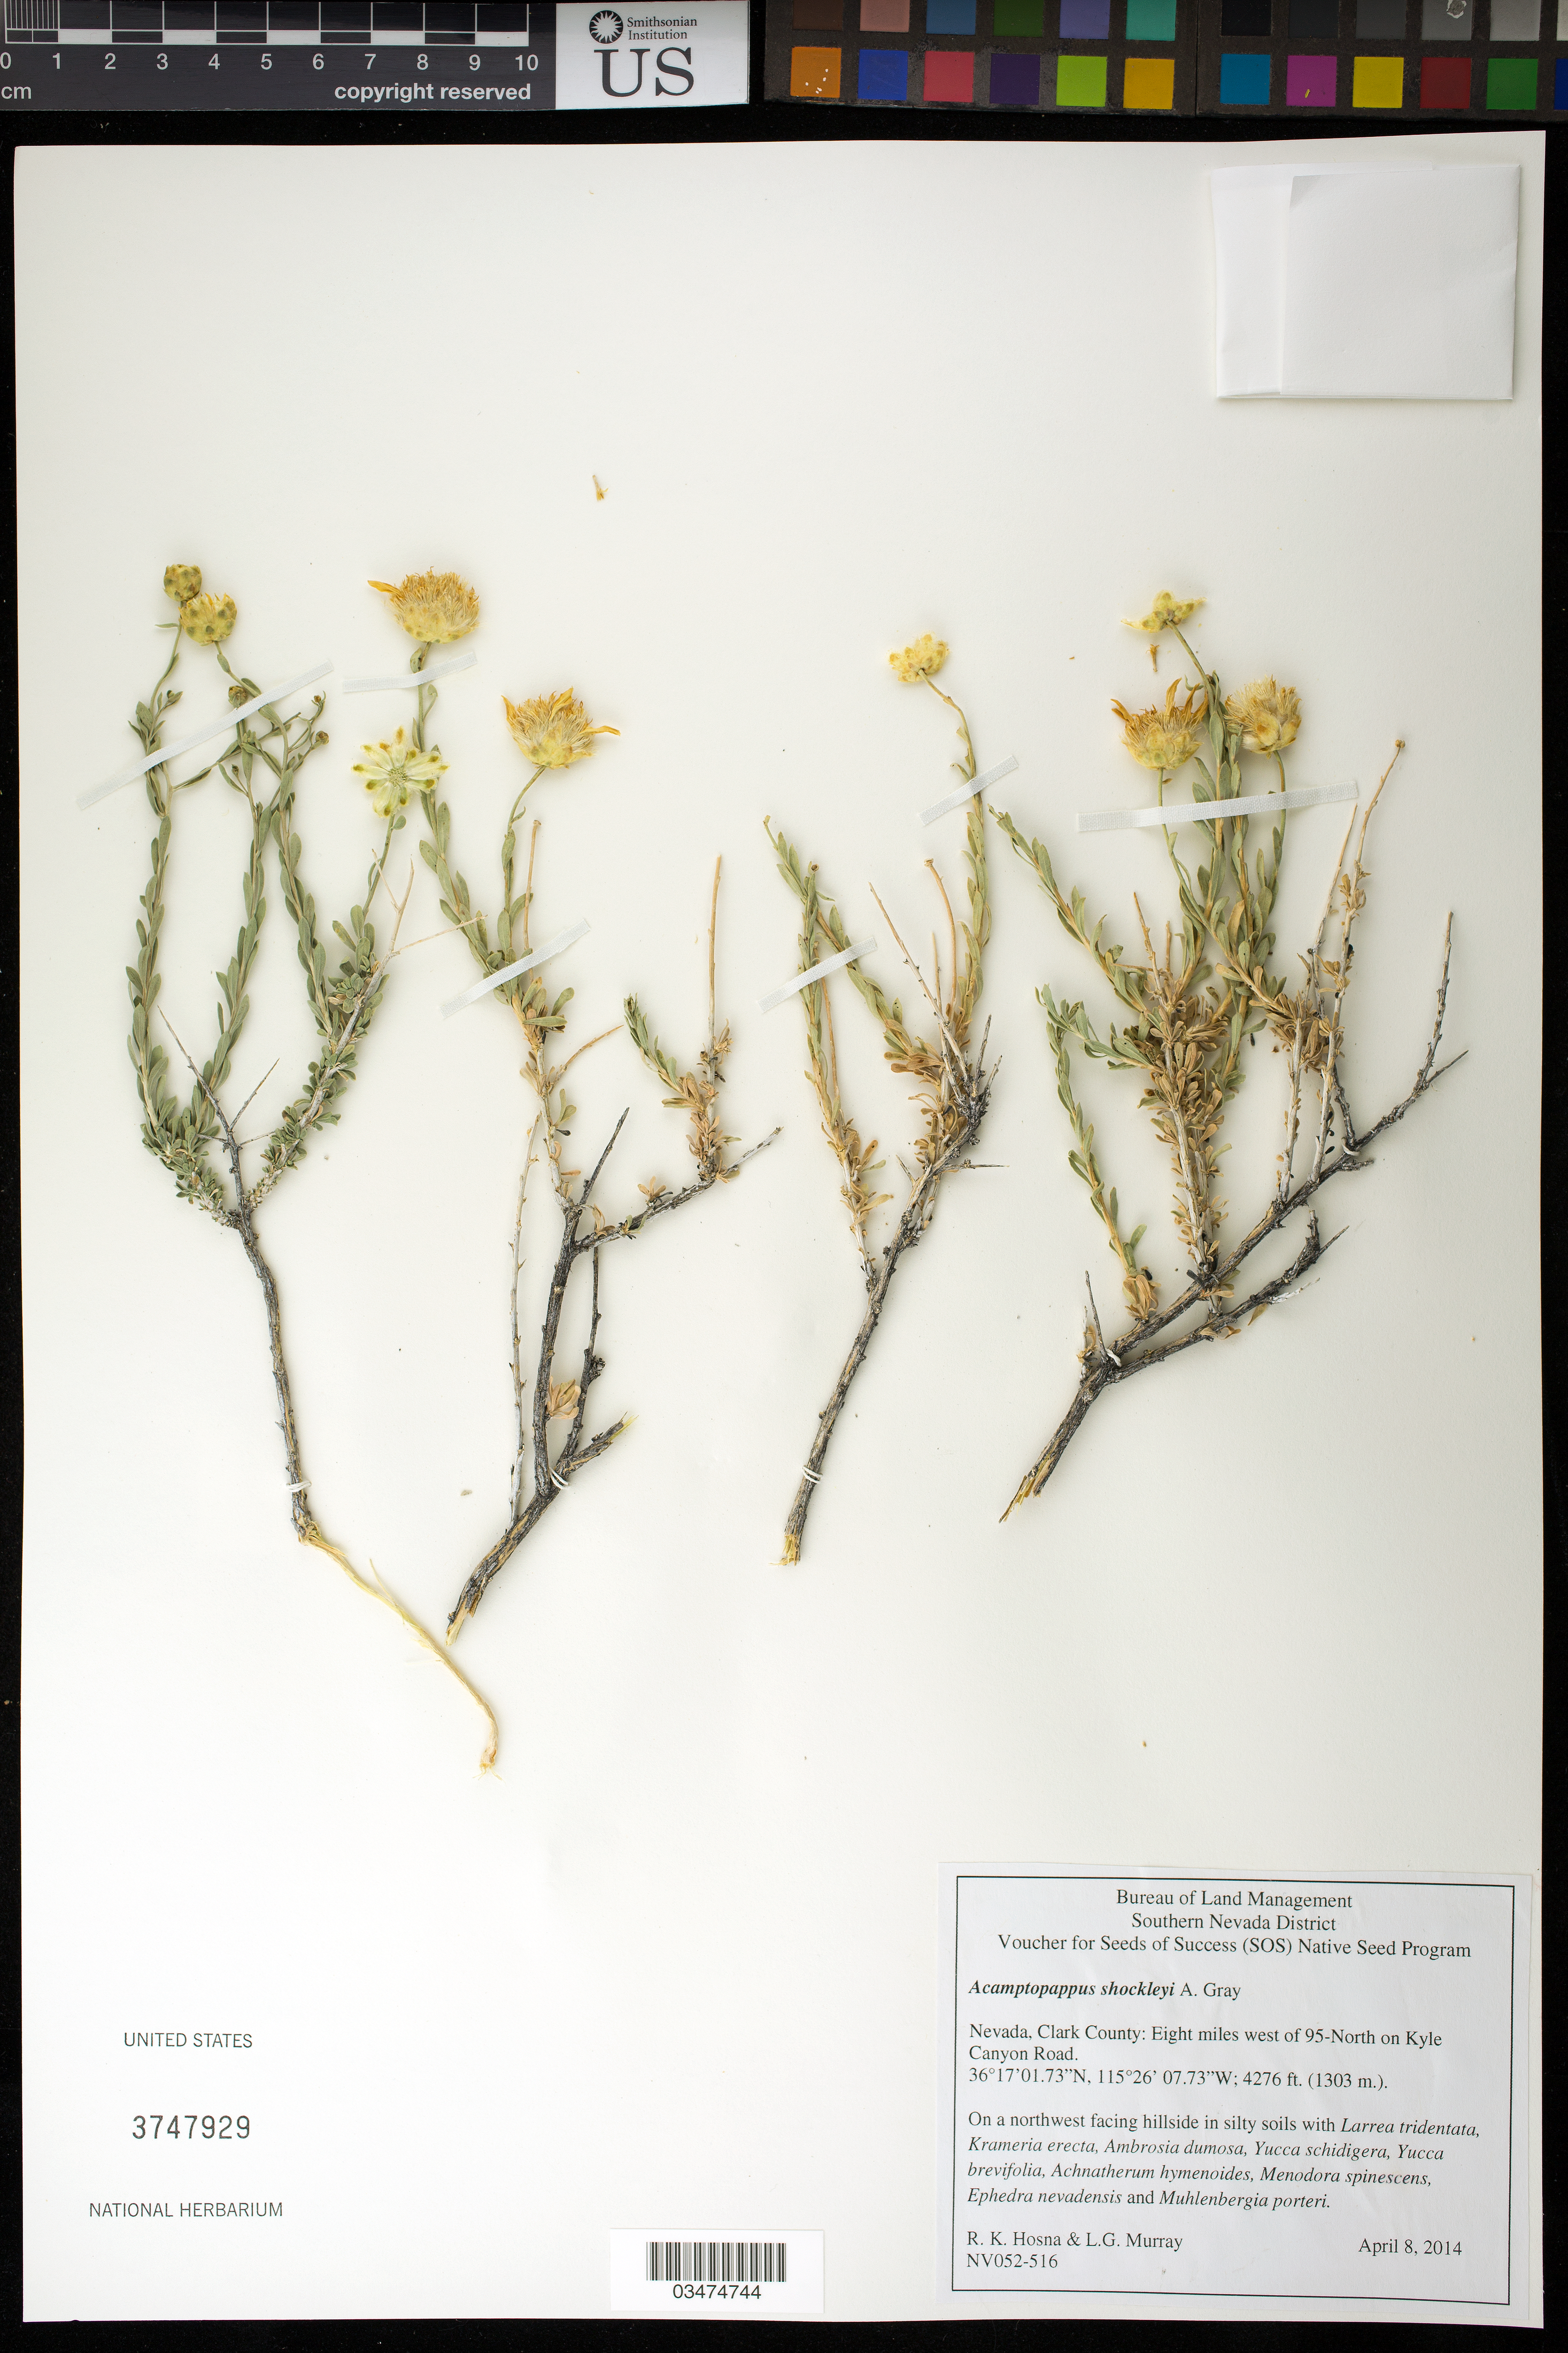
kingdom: Plantae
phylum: Tracheophyta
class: Magnoliopsida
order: Asterales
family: Asteraceae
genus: Acamptopappus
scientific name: Acamptopappus shockleyi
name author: A. Gray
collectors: R. Hosna & L. Murray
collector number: NV052-516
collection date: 2014-04-08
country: United States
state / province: Nevada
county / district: Clark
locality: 8 mi. W of 95-North on Kyle Canyon Rd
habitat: Hillside in silty soils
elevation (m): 1303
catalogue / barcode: US 3747929